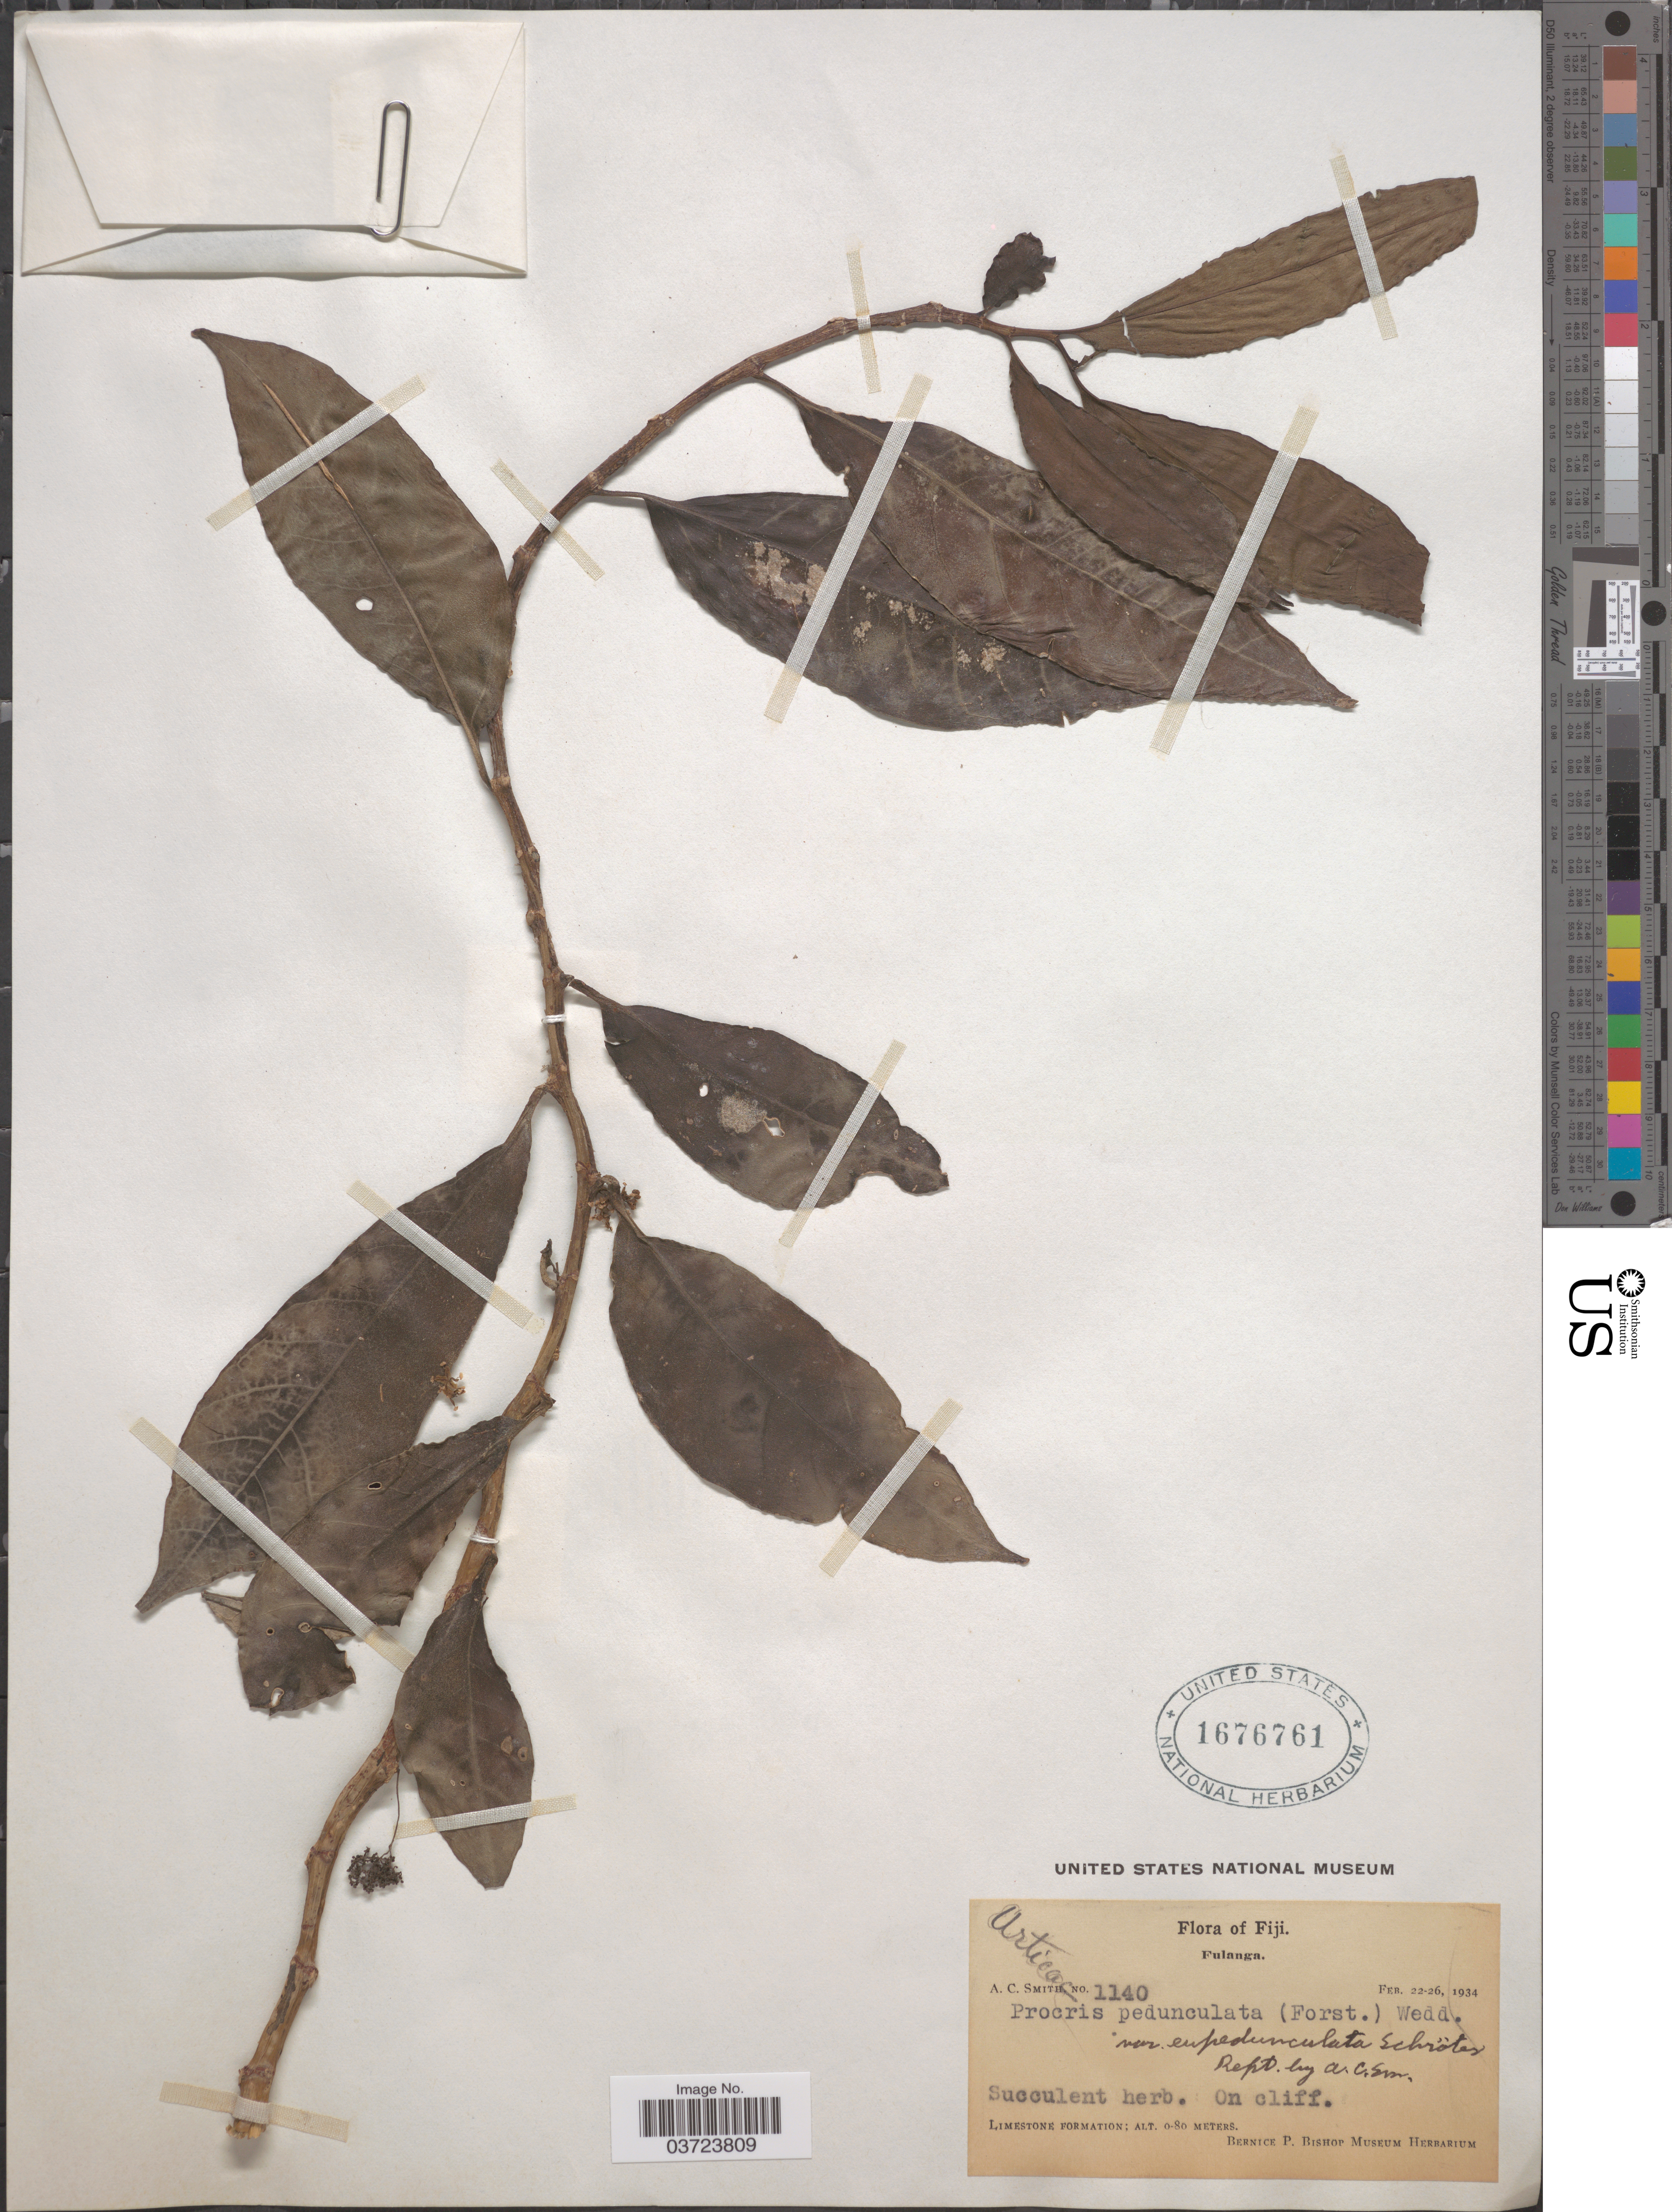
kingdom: Plantae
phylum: Tracheophyta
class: Magnoliopsida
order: Rosales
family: Urticaceae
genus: Procris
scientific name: Procris pedunculata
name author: (J.R. Forst. & G. Forst.) Wedd.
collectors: A. C. Smith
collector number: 1140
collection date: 1934-02-22/1934-02-26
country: Fiji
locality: Fulanga. Limestone Formation.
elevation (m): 0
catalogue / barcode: US 1676761